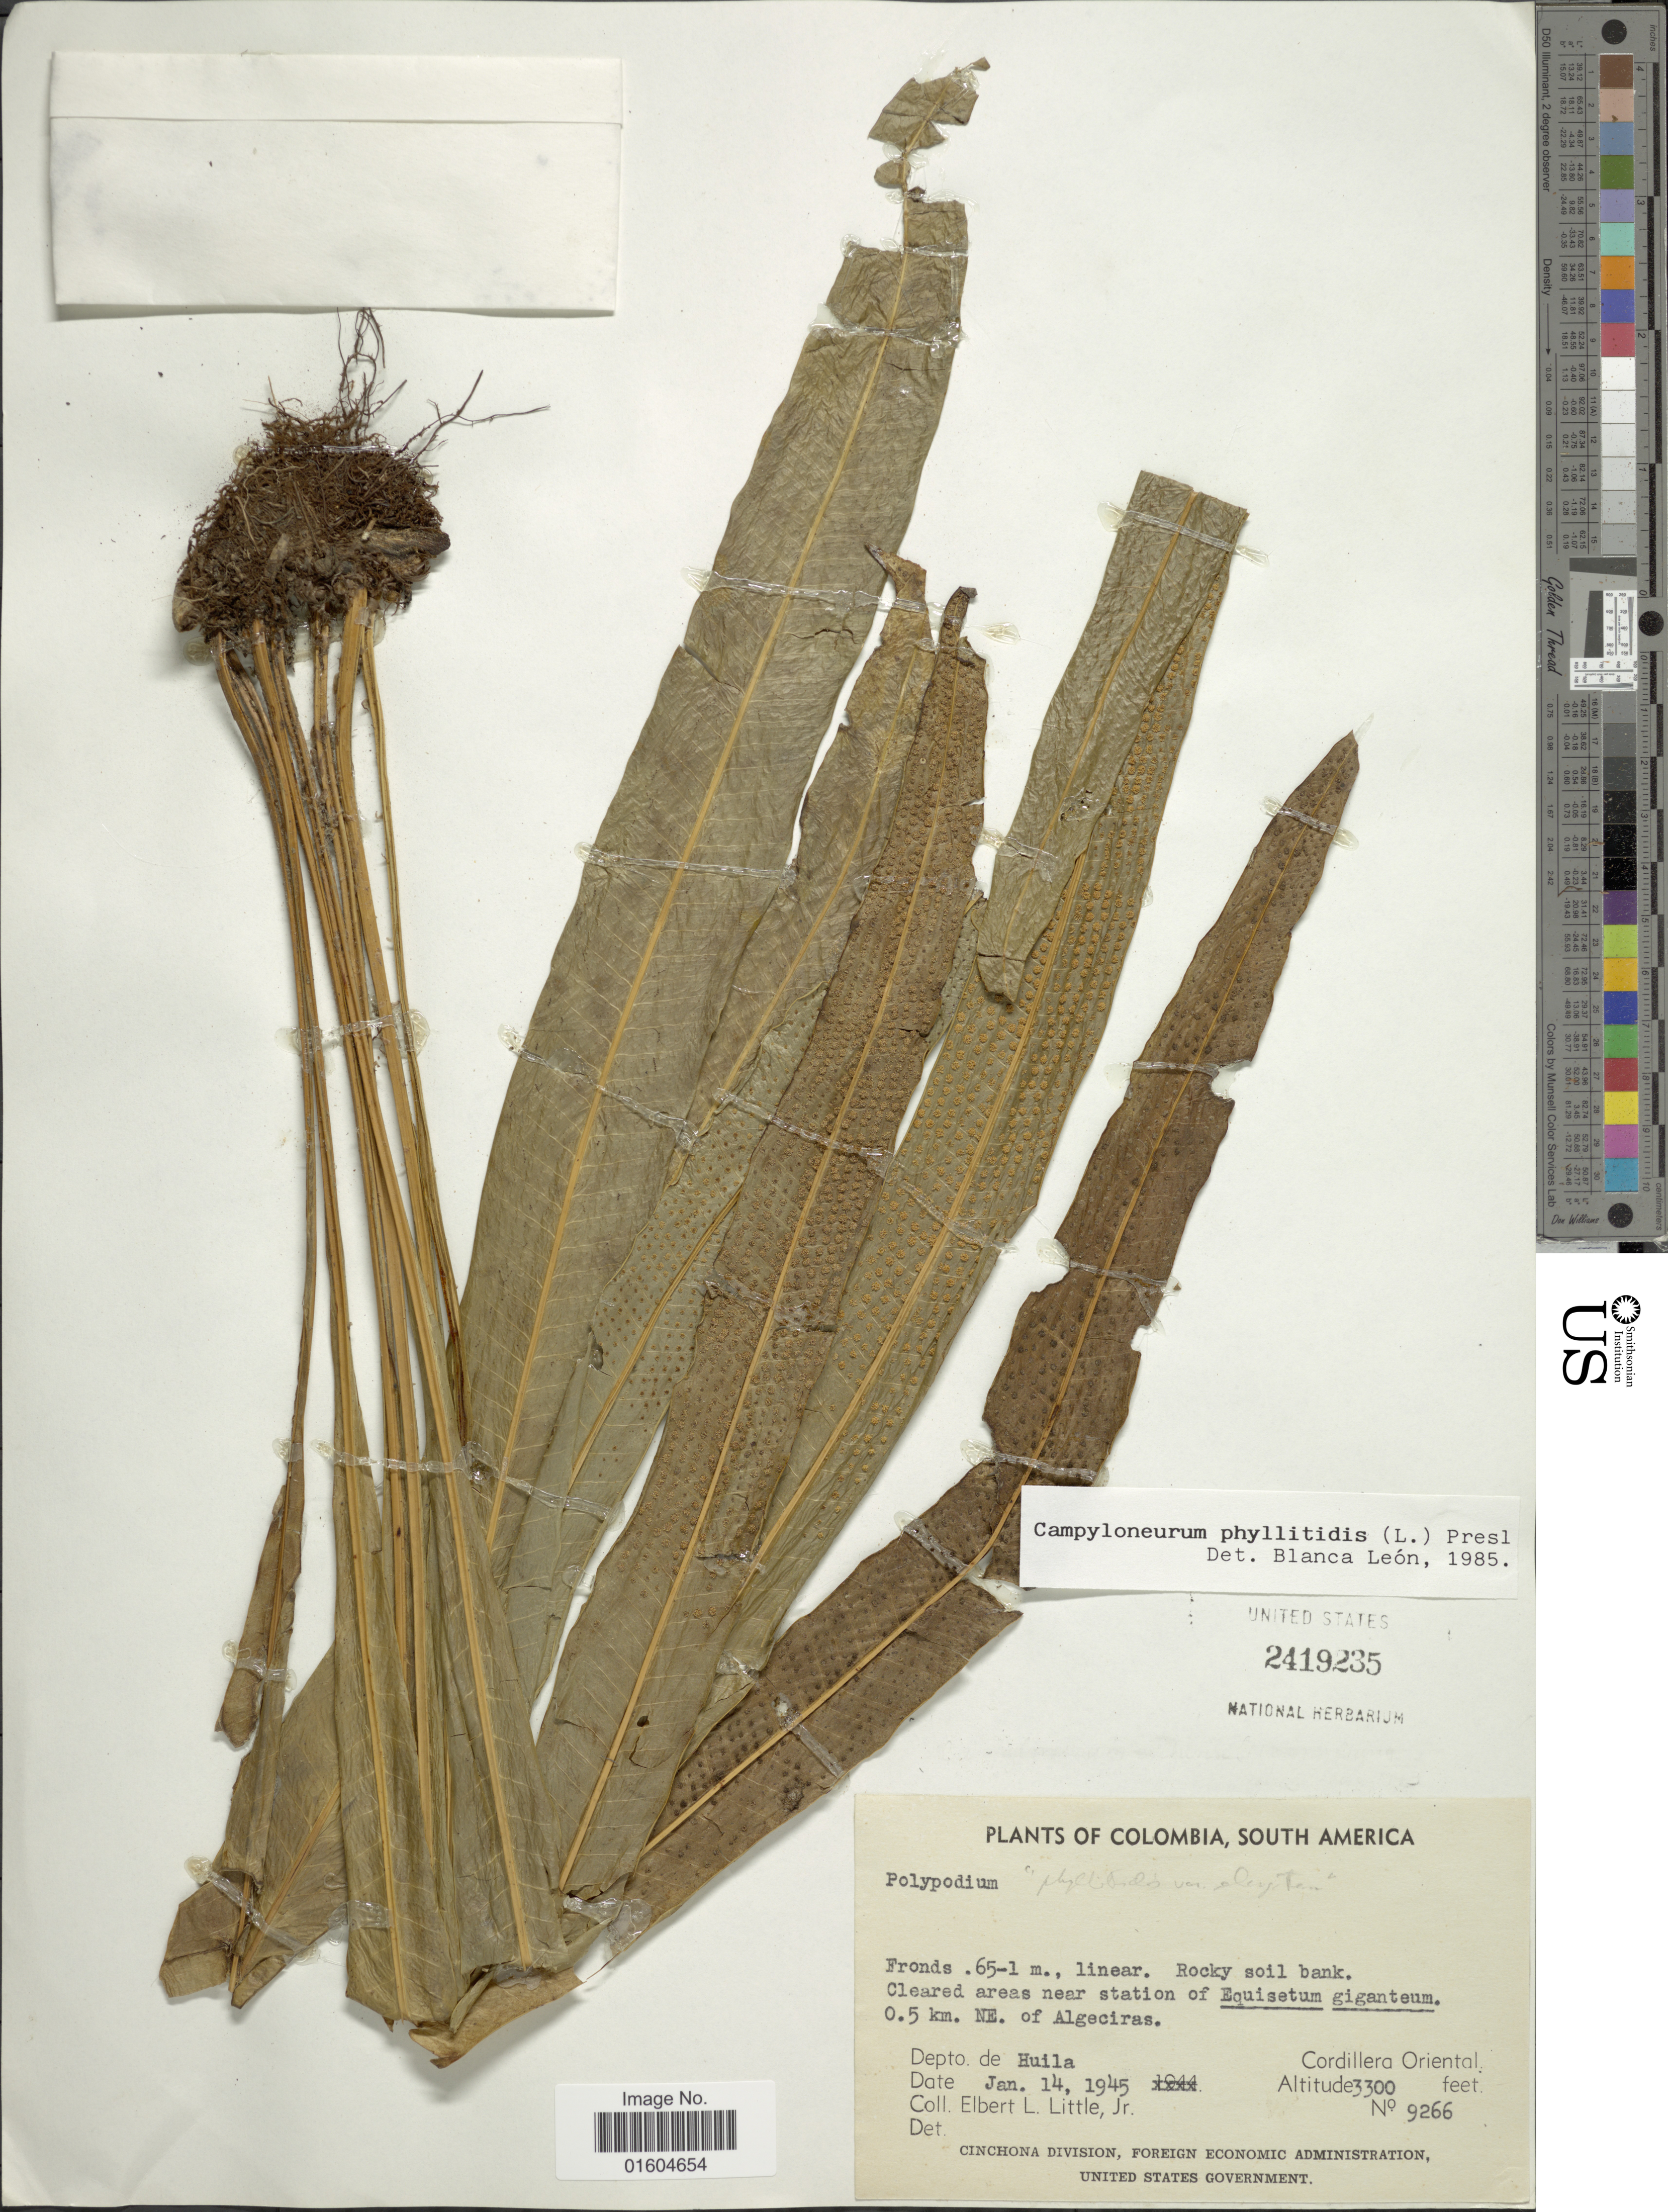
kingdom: Plantae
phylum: Tracheophyta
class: Polypodiopsida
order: Polypodiales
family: Polypodiaceae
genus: Campyloneurum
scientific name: Campyloneurum phyllitidis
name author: (L.) C. Presl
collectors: E. L. Little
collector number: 9266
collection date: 1945-01-14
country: Colombia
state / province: Huila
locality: Colombia, South America. Depto. de Huila. Cordillera Oriental. Cleared areas near station of Equisetum giganteum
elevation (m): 1006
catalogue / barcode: US 2419235